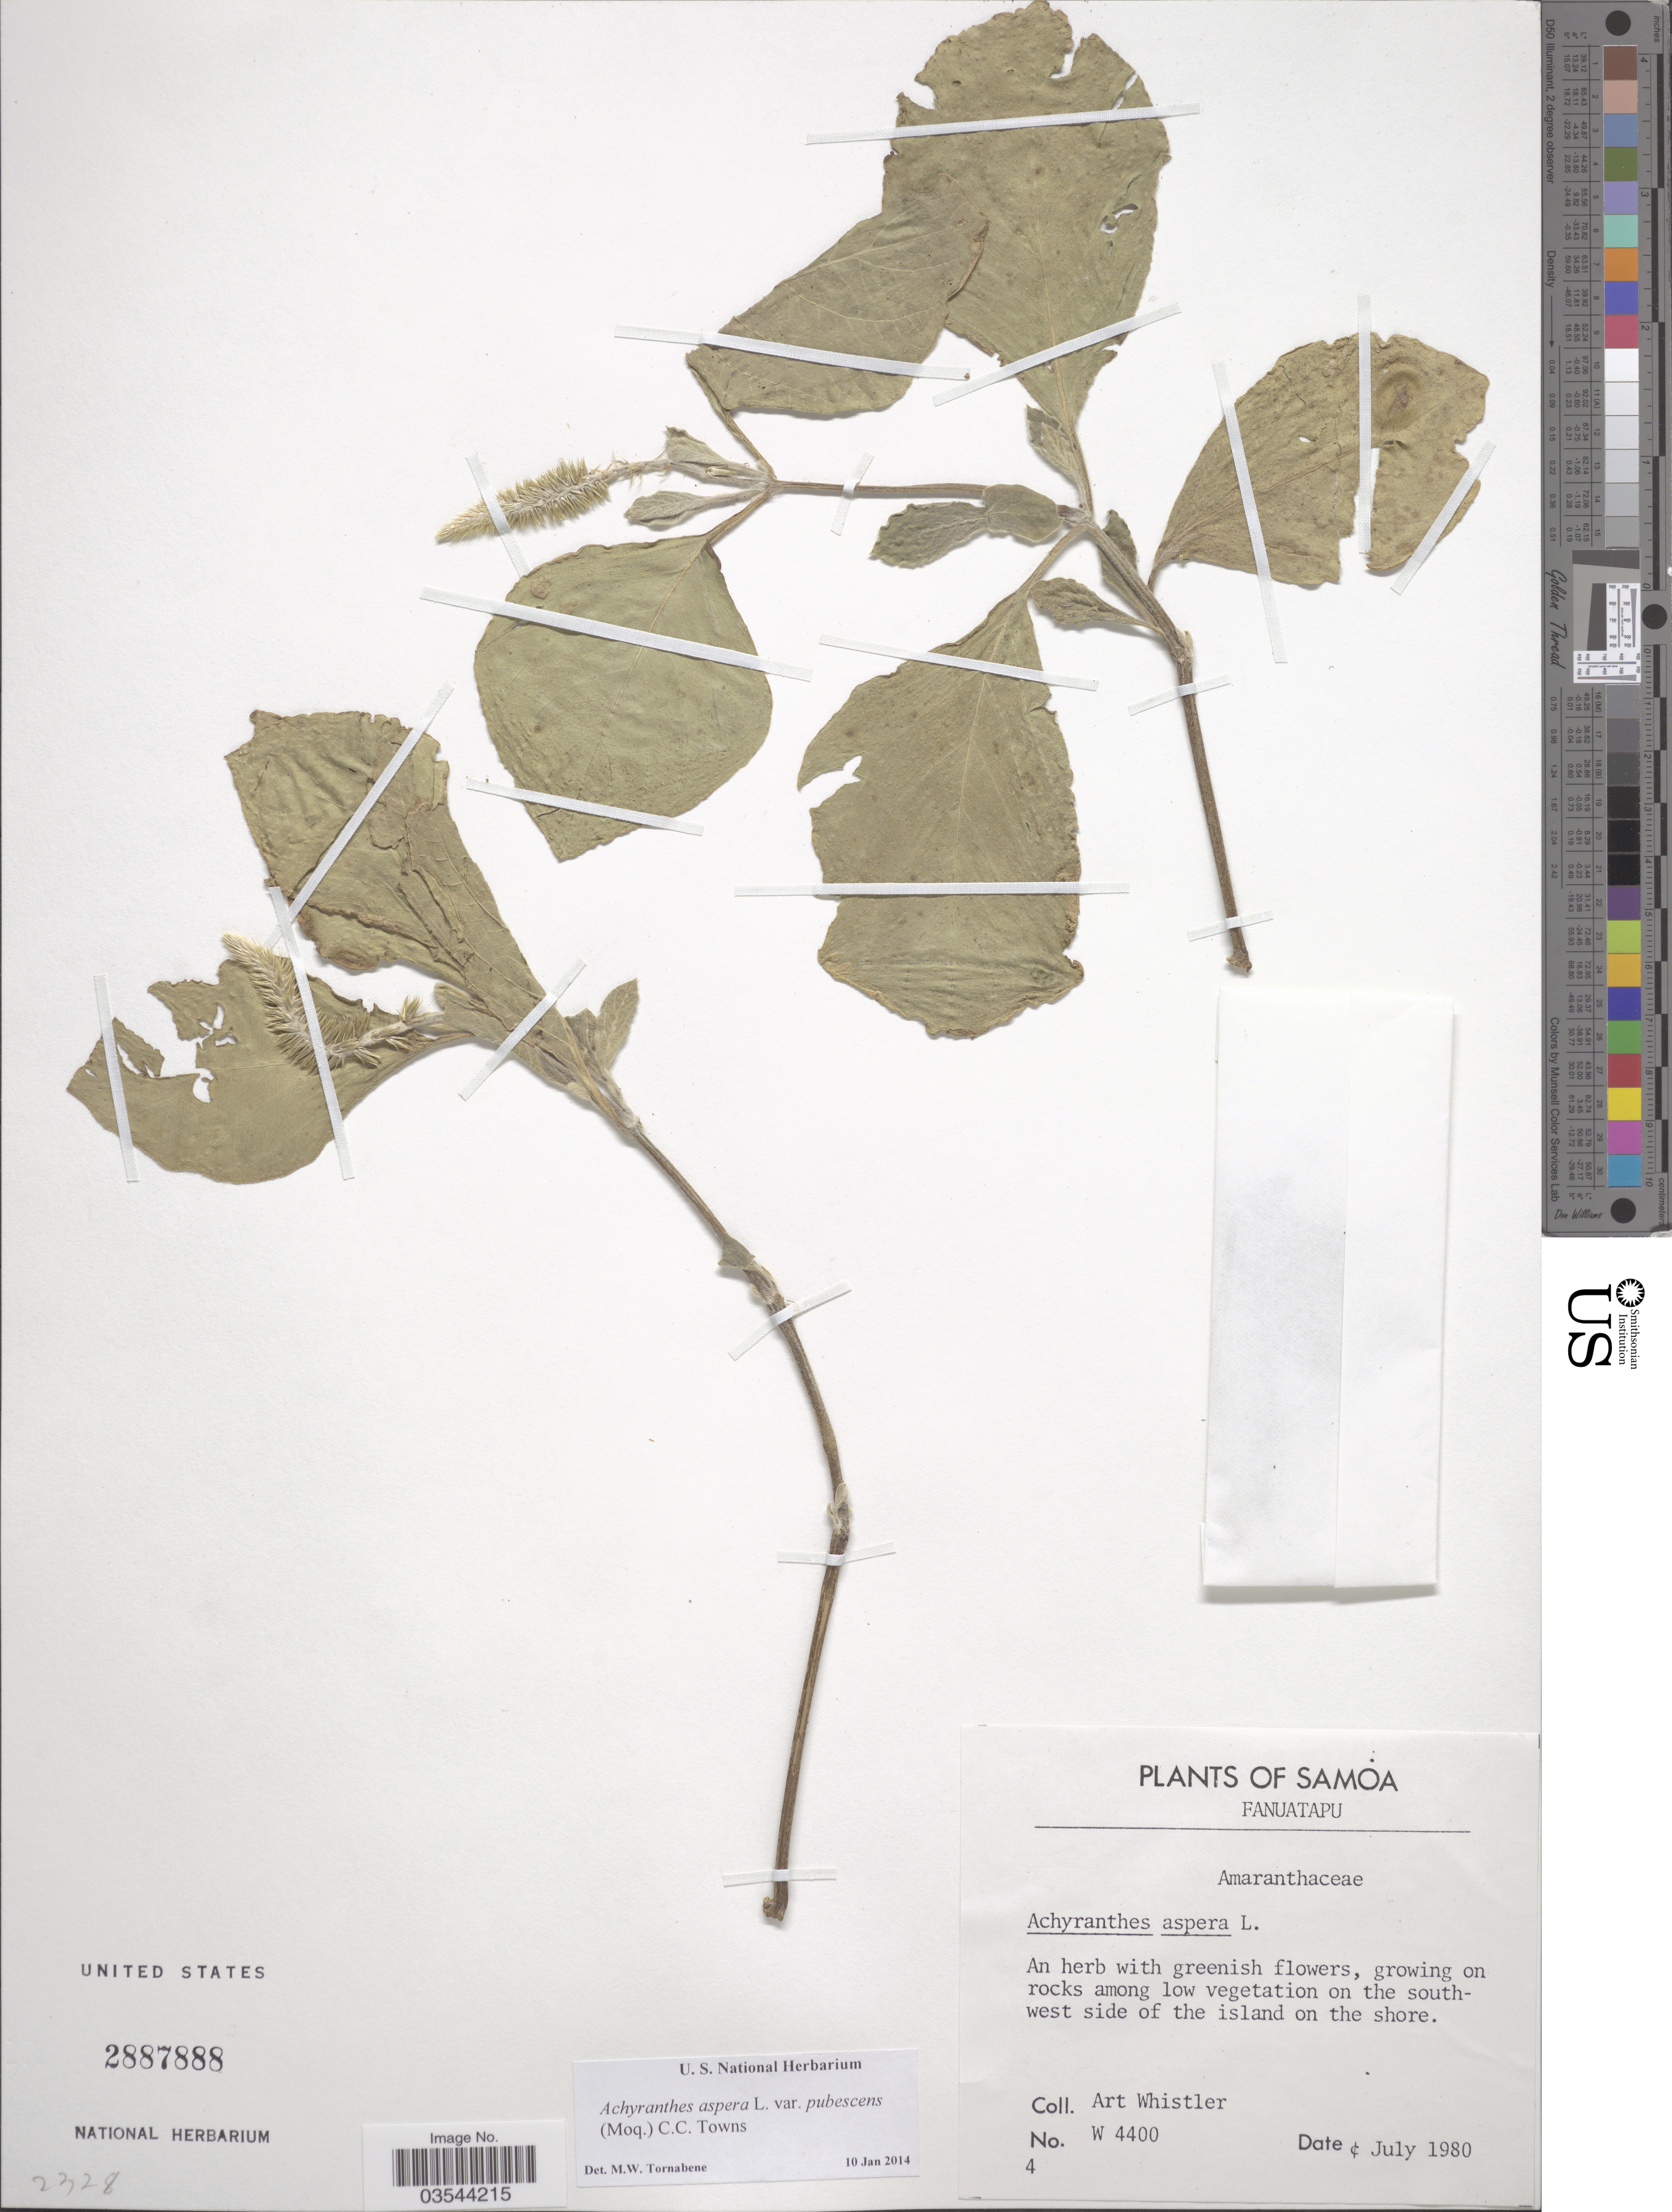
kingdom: Plantae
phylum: Tracheophyta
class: Magnoliopsida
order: Caryophyllales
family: Amaranthaceae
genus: Achyranthes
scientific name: Achyranthes aspera var. pubescens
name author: (Moq.) M. Gómez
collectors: A. Whistler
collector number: W 4400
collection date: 1980-07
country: Samoa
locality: Samoa. Fanuatapu. On the south-west side of the island on the shore.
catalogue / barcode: US 2887888